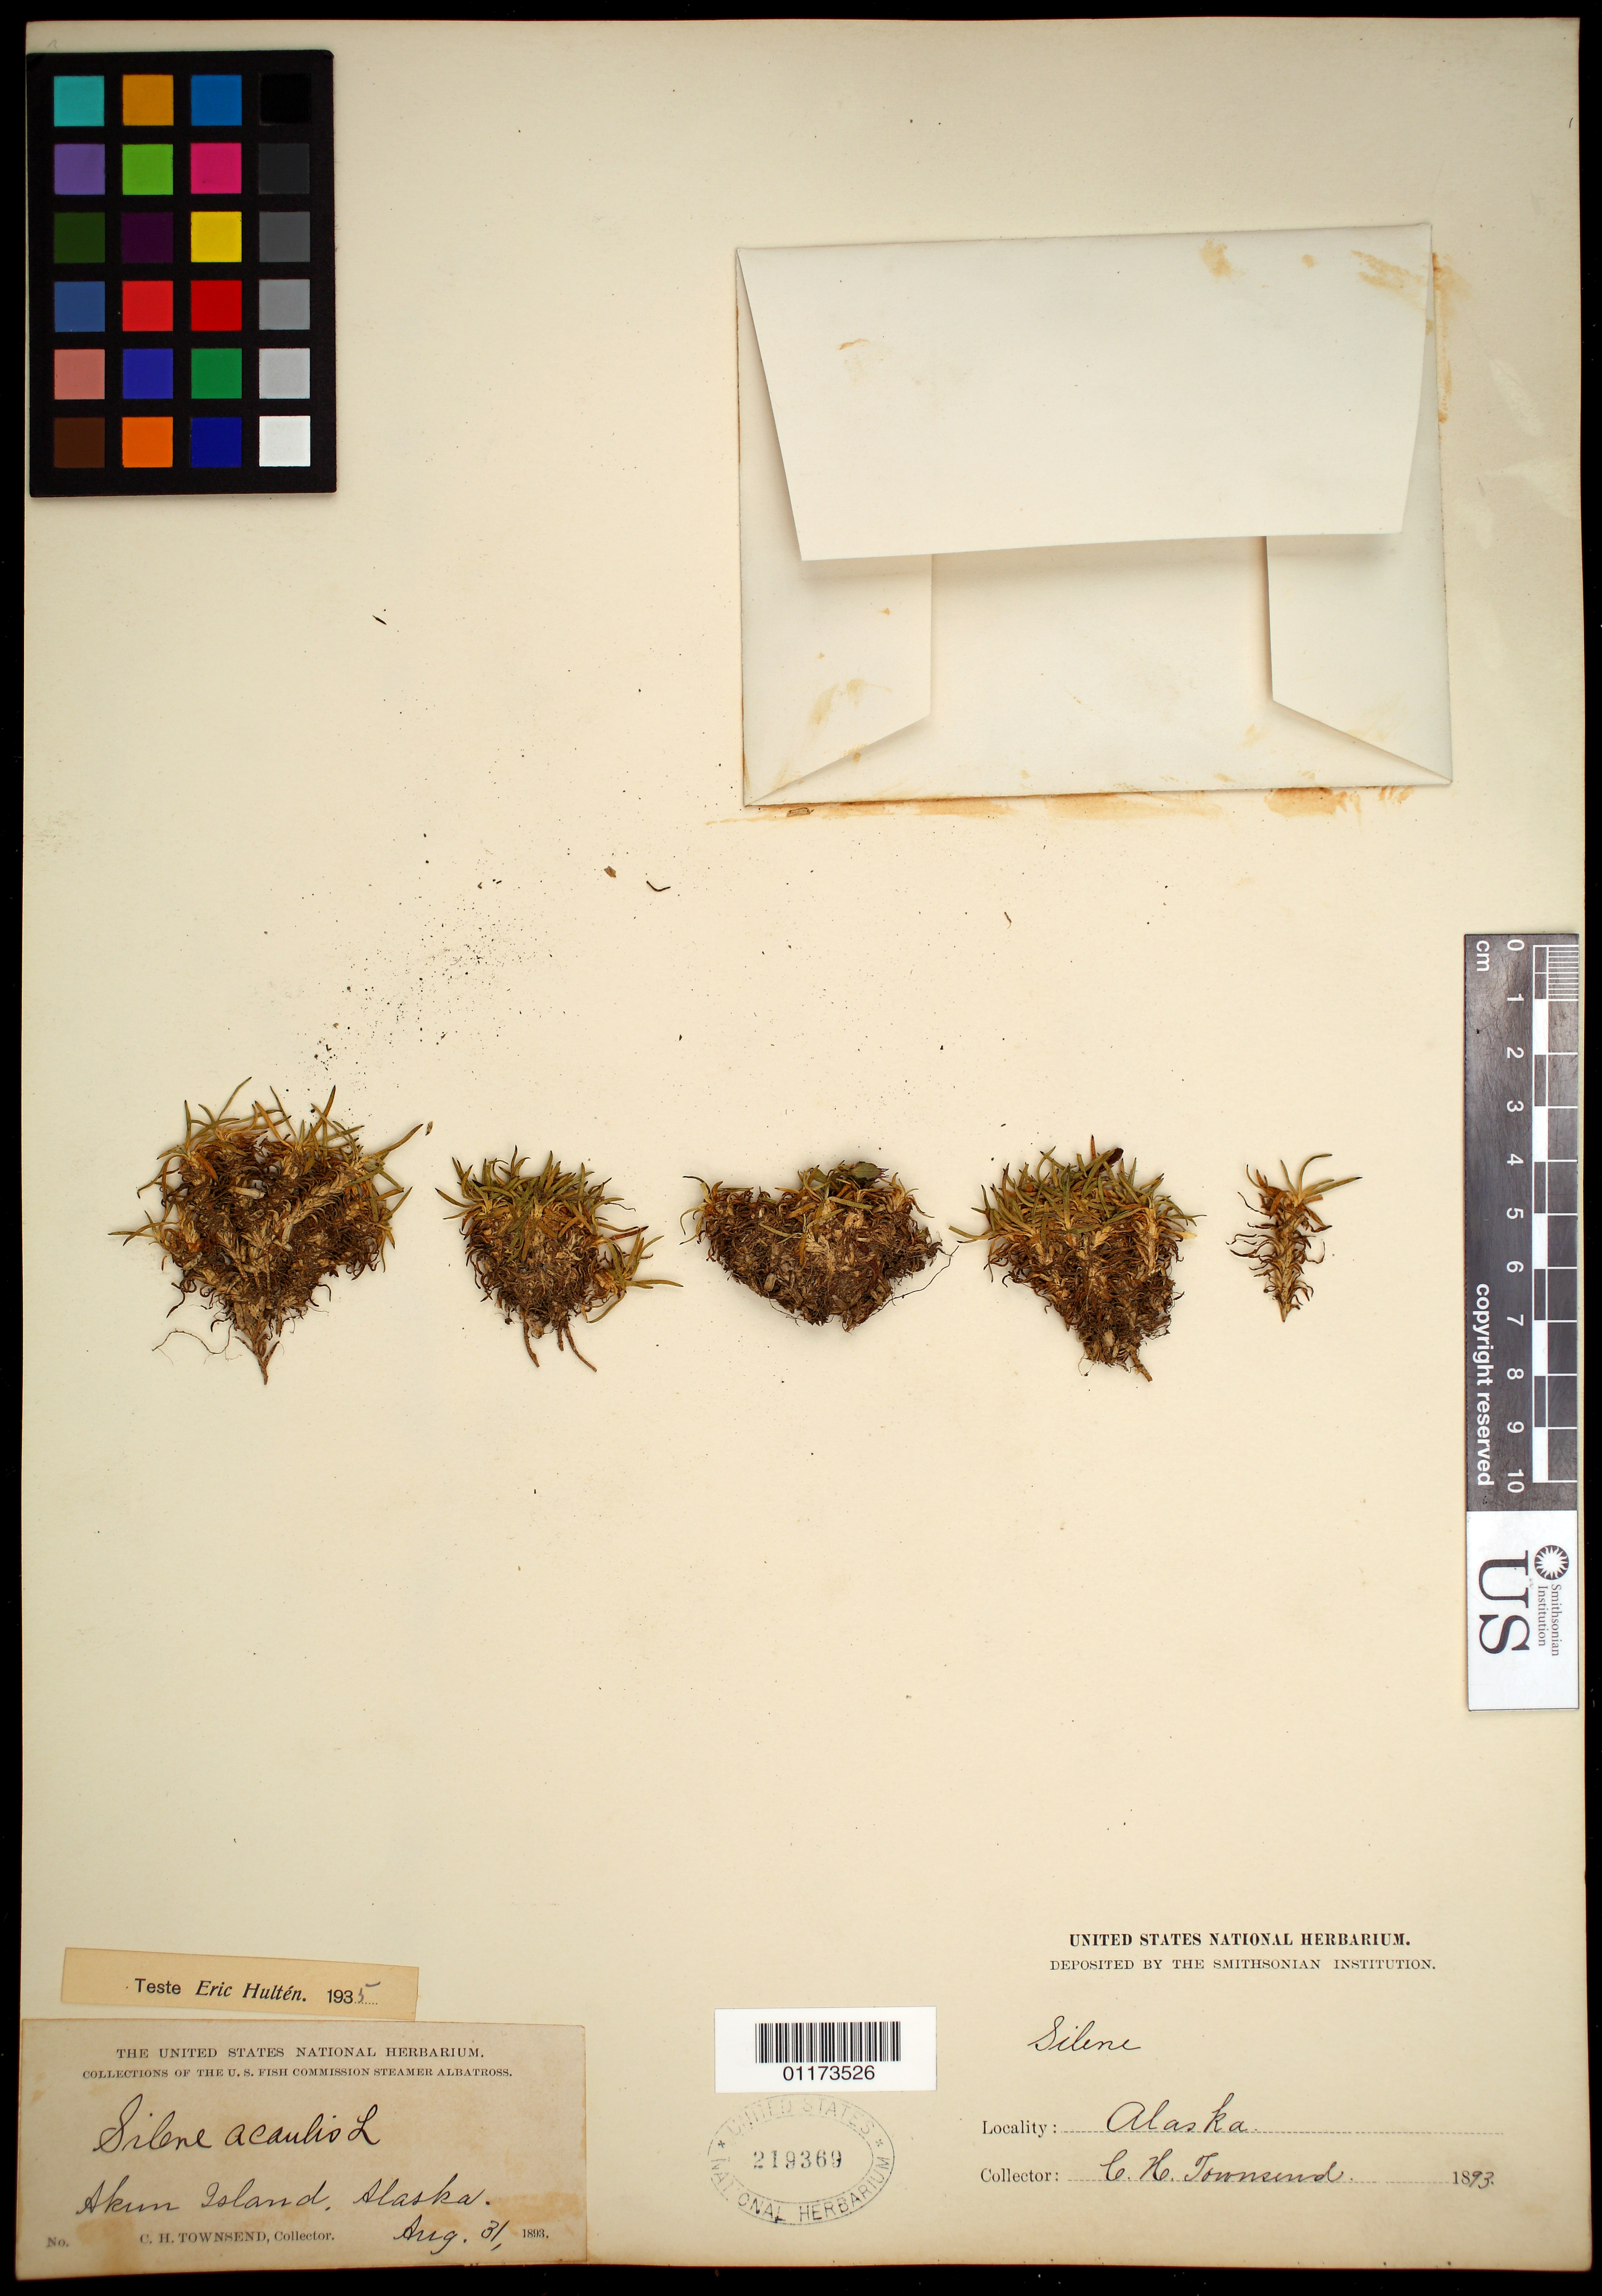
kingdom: Plantae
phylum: Tracheophyta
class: Magnoliopsida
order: Caryophyllales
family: Caryophyllaceae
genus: Silene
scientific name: Silene acaulis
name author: (L.) Jacq.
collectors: C. H. Townsend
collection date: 1893-08-31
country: United States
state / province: Alaska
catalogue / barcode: US 219369